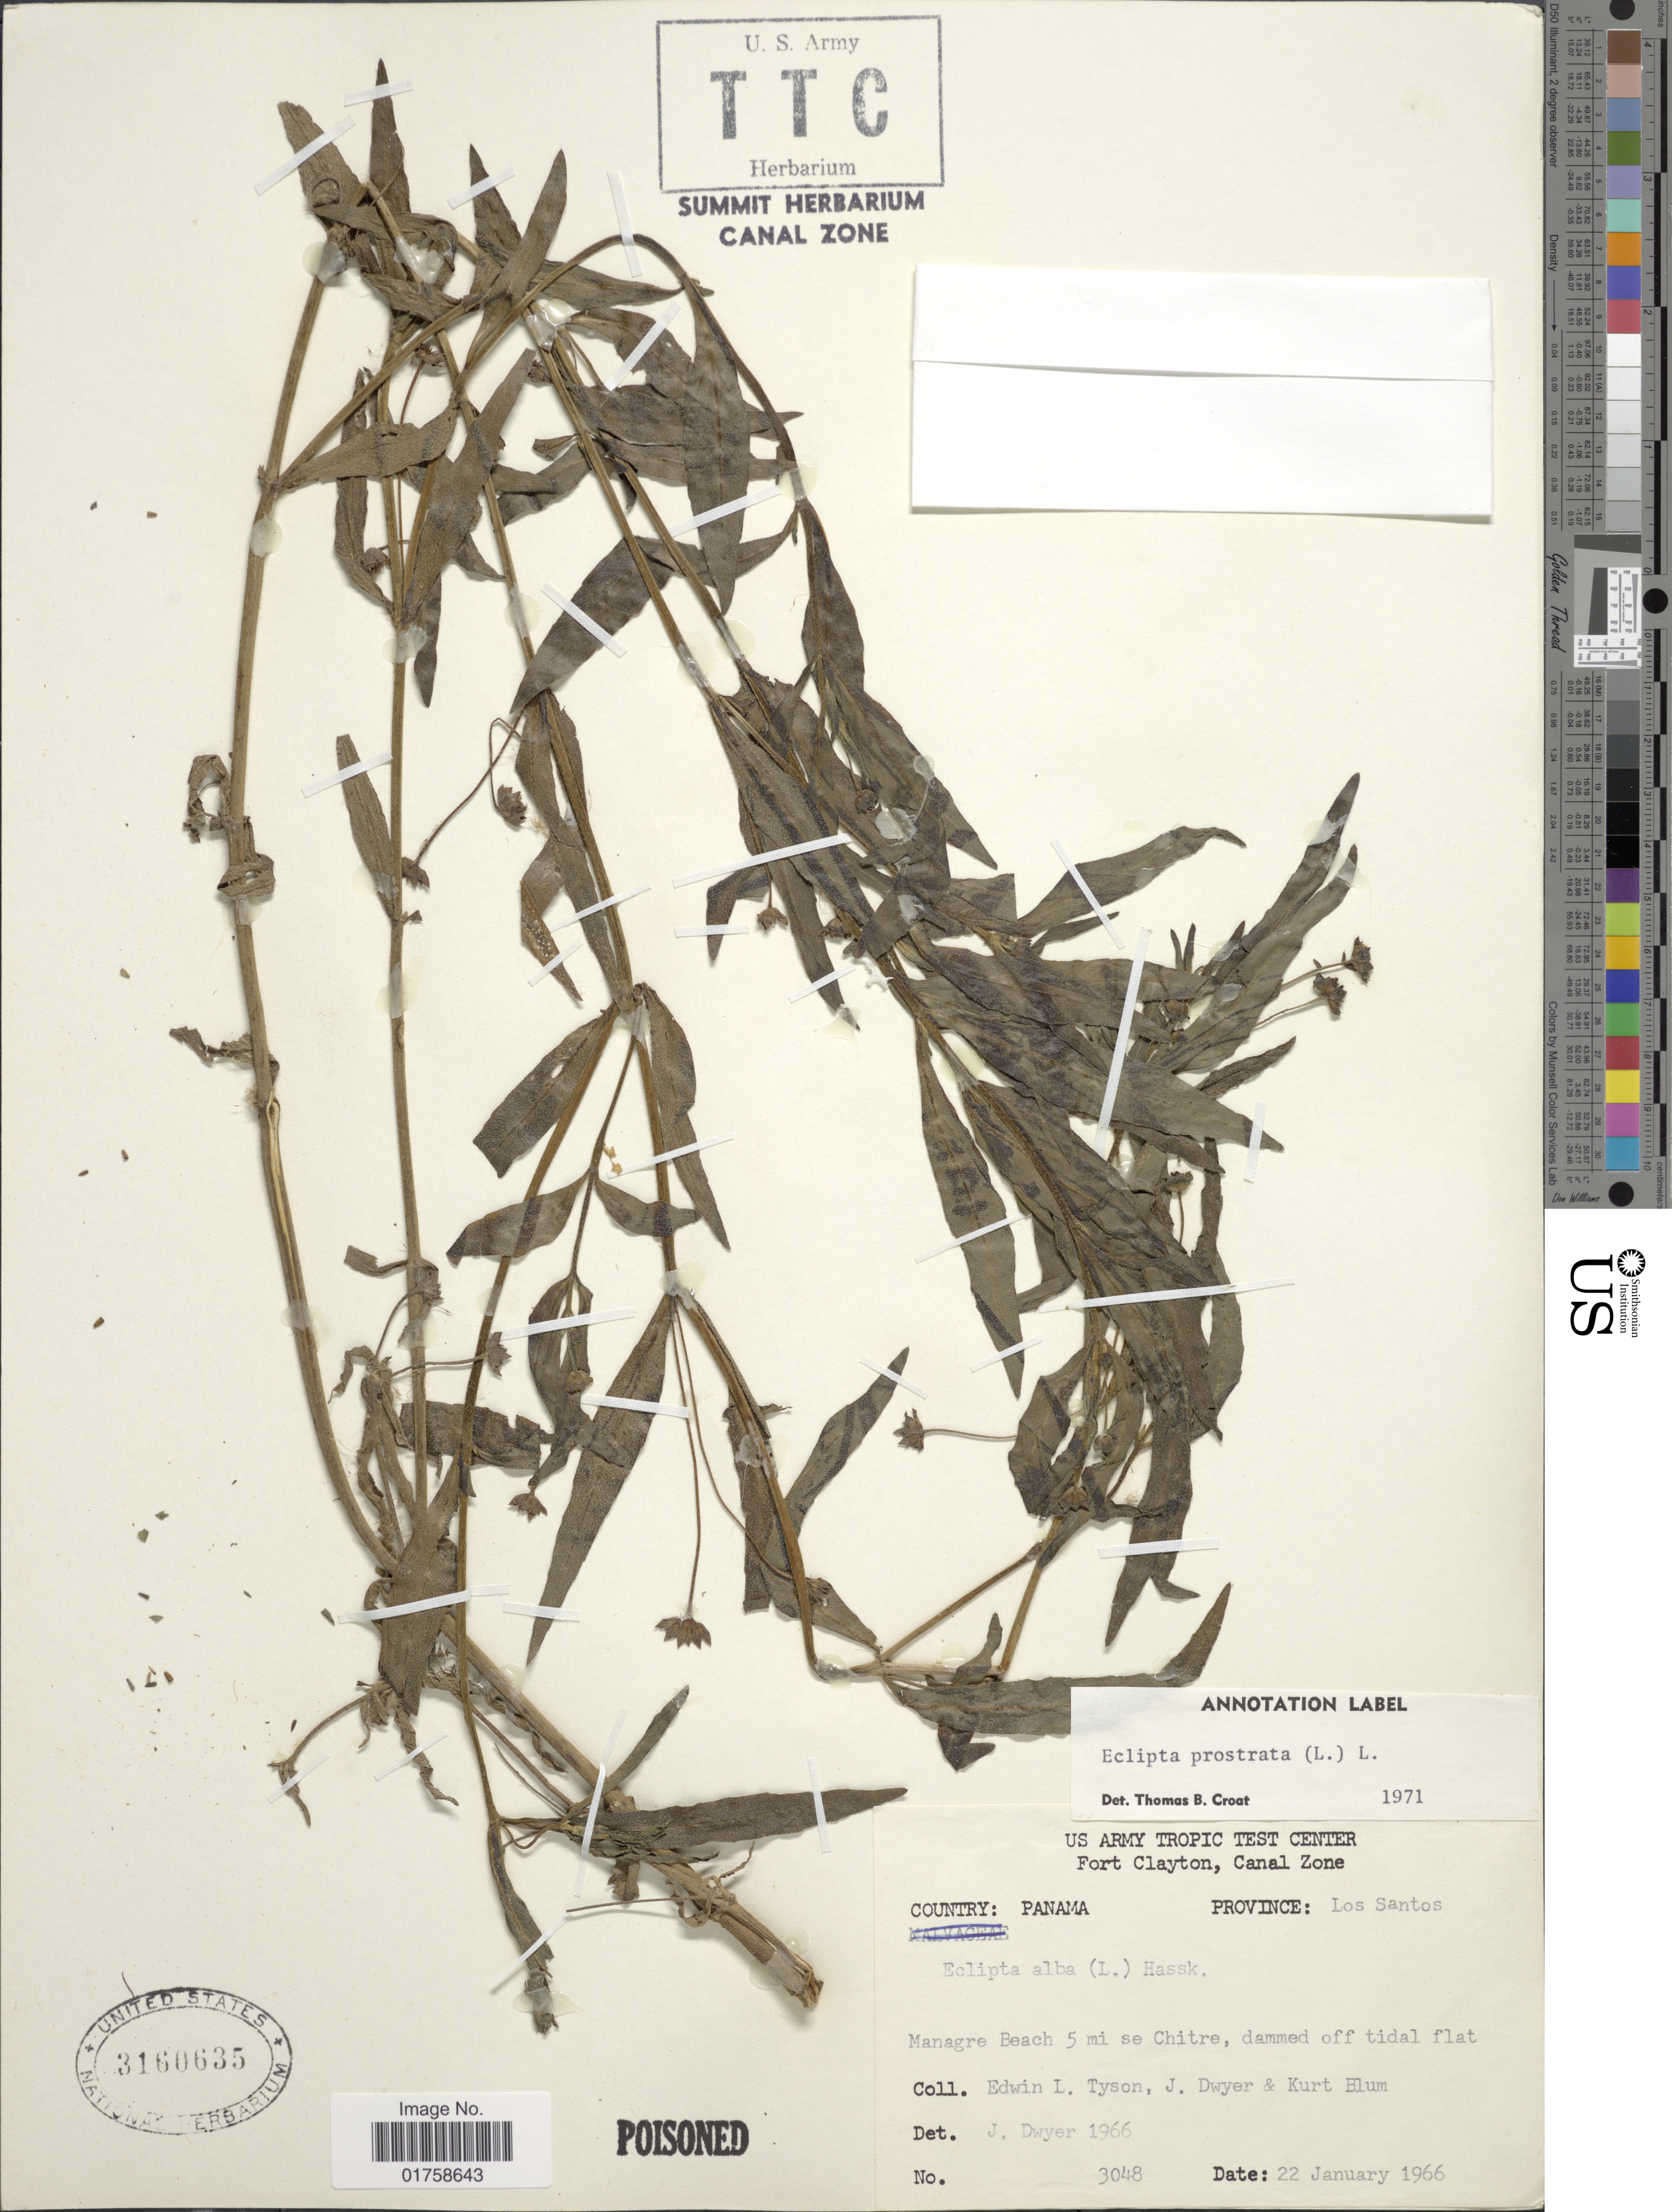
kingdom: Plantae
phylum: Tracheophyta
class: Magnoliopsida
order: Asterales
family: Asteraceae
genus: Eclipta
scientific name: Eclipta alba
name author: (L.) Hassk.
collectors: E. L. Tyson, J. Dwyer & K. E. Blum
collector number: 3048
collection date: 1966-01-22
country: Panama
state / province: Los Santos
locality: Country: Panama. Province: Los Santos. Managre Beach 5 mi se Chitre, dammed off tidal flat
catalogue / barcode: US 3160635